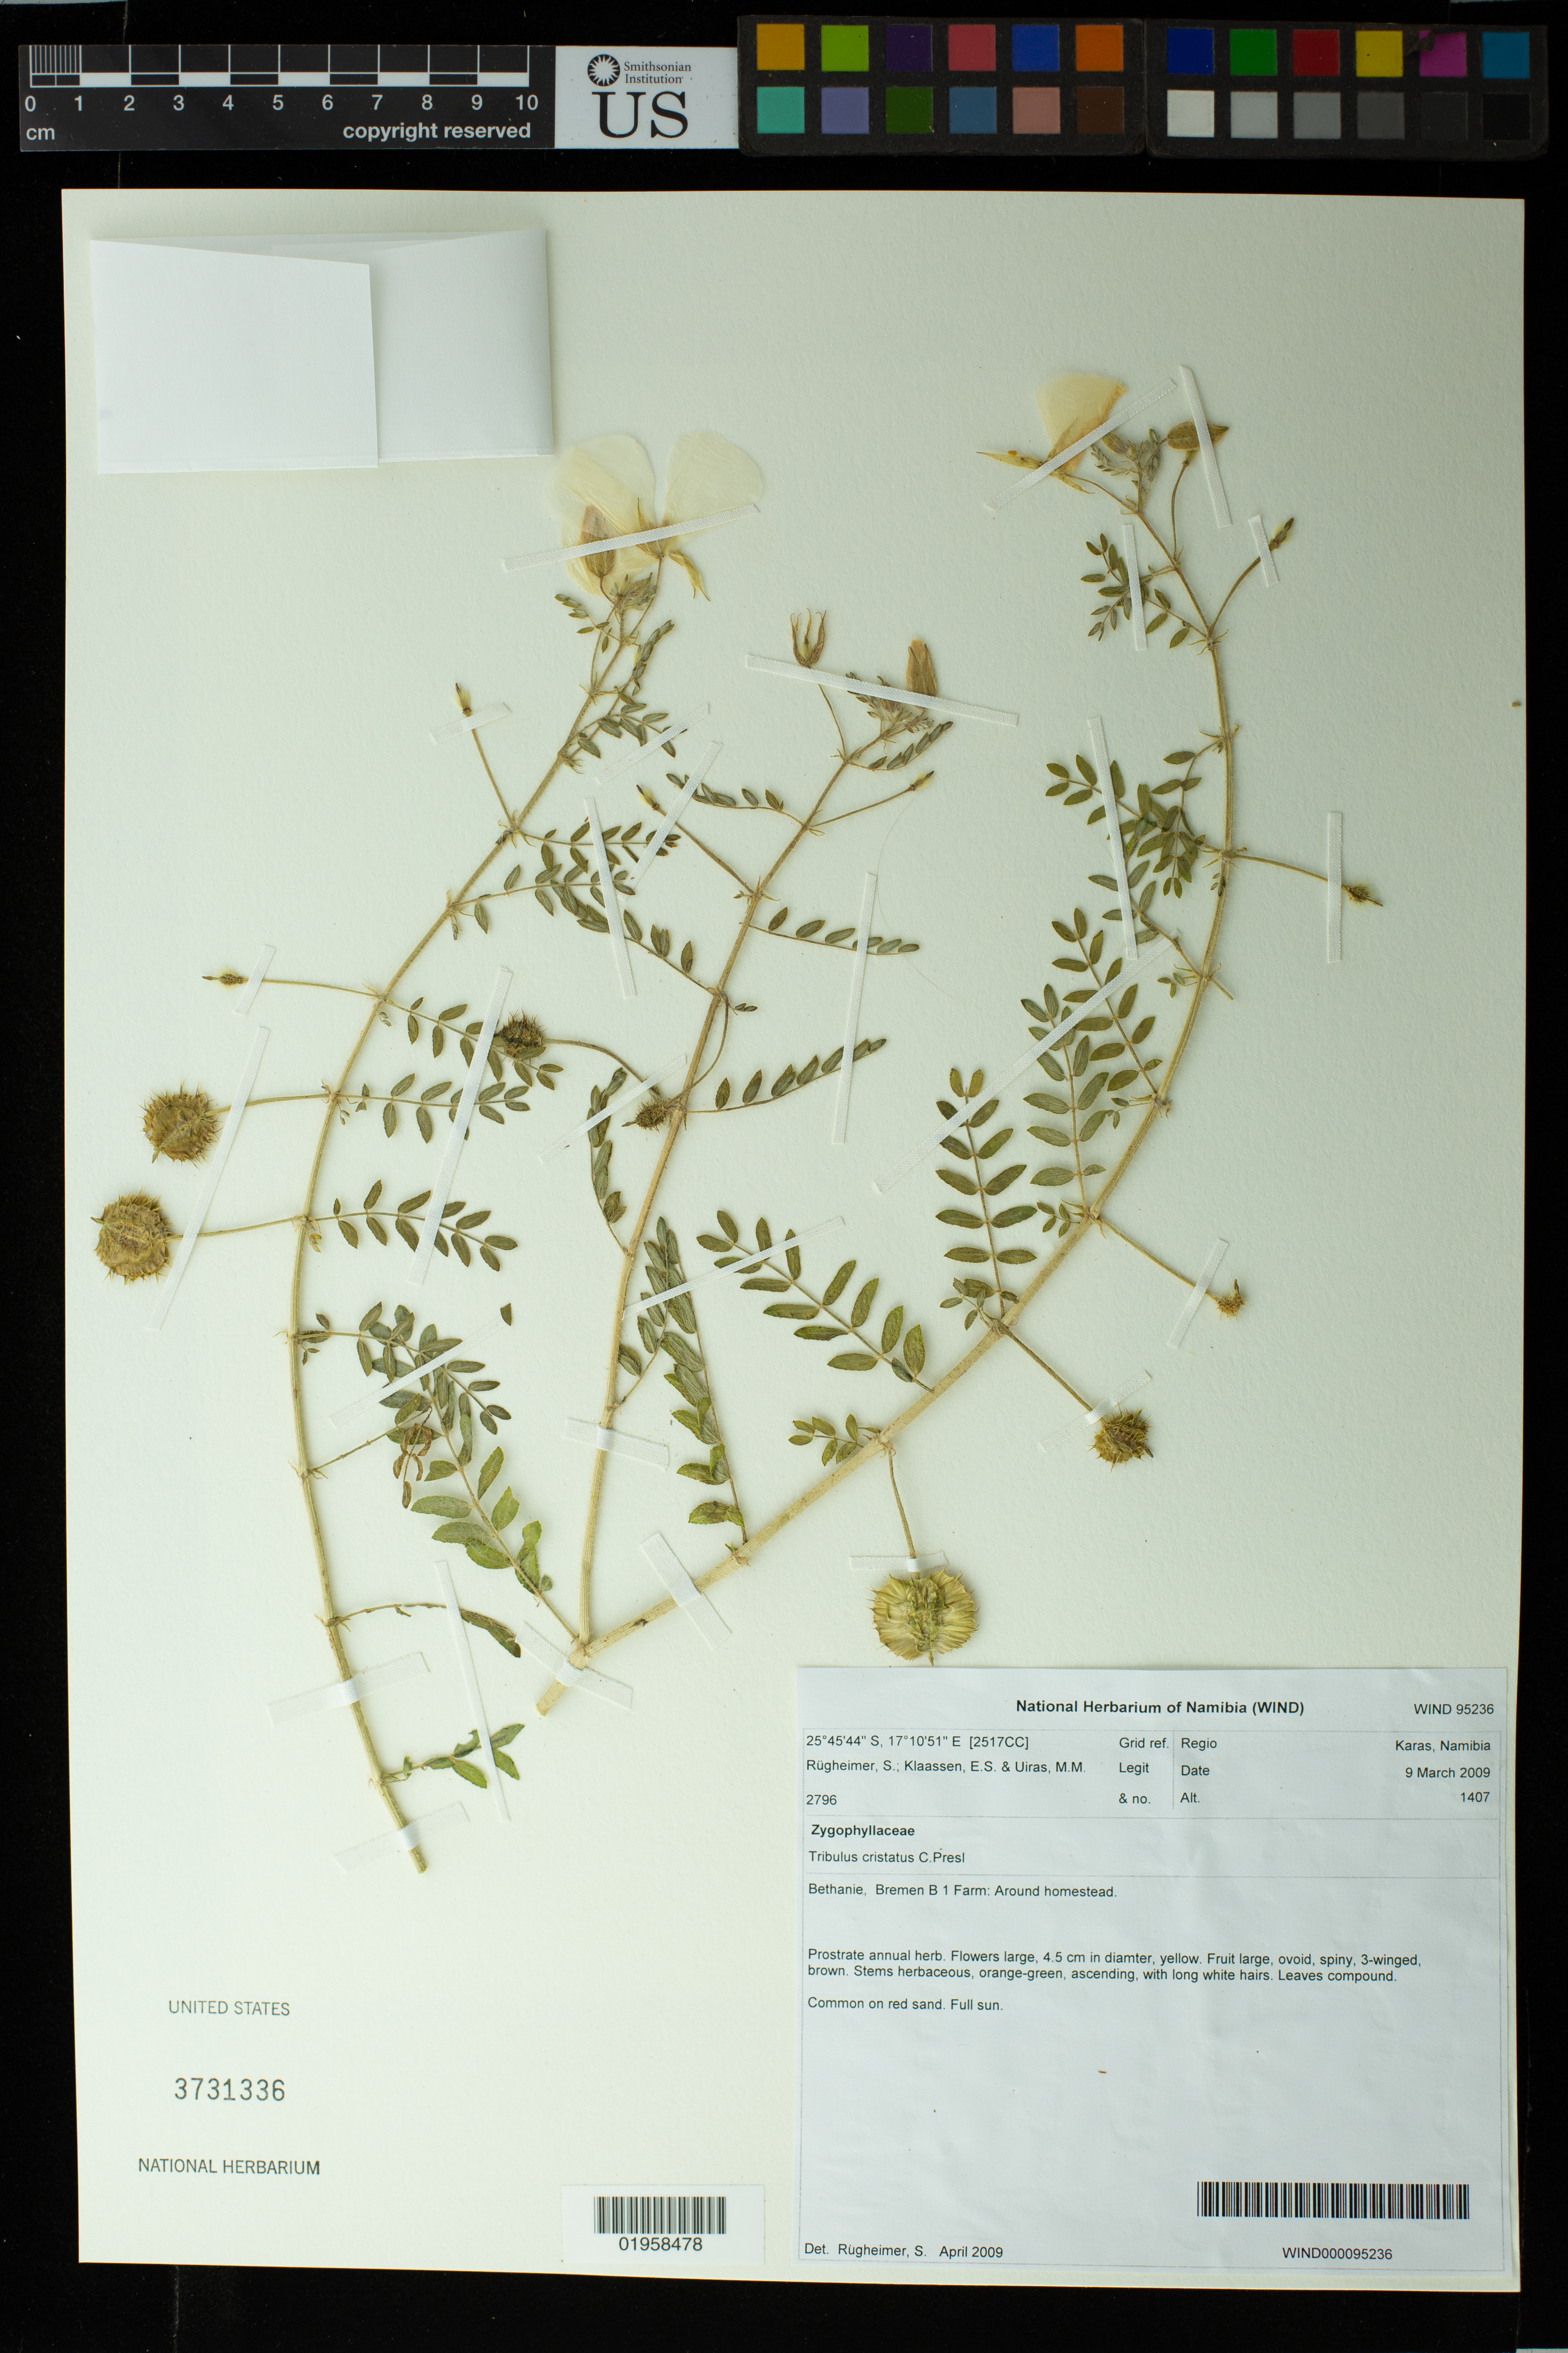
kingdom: Plantae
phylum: Tracheophyta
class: Magnoliopsida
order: Zygophyllales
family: Zygophyllaceae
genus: Tribulus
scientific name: Tribulus cristatus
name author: C. Presl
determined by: Rugheimer, S.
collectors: S. Rugheimer, E. S. Klaassen & M. Uiras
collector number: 2796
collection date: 2009-03-09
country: Namibia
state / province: Karas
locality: Bethanie, Bremen B1 Farm, around homestead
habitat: Common on red sand. Full sun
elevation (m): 1407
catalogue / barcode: US 3731336